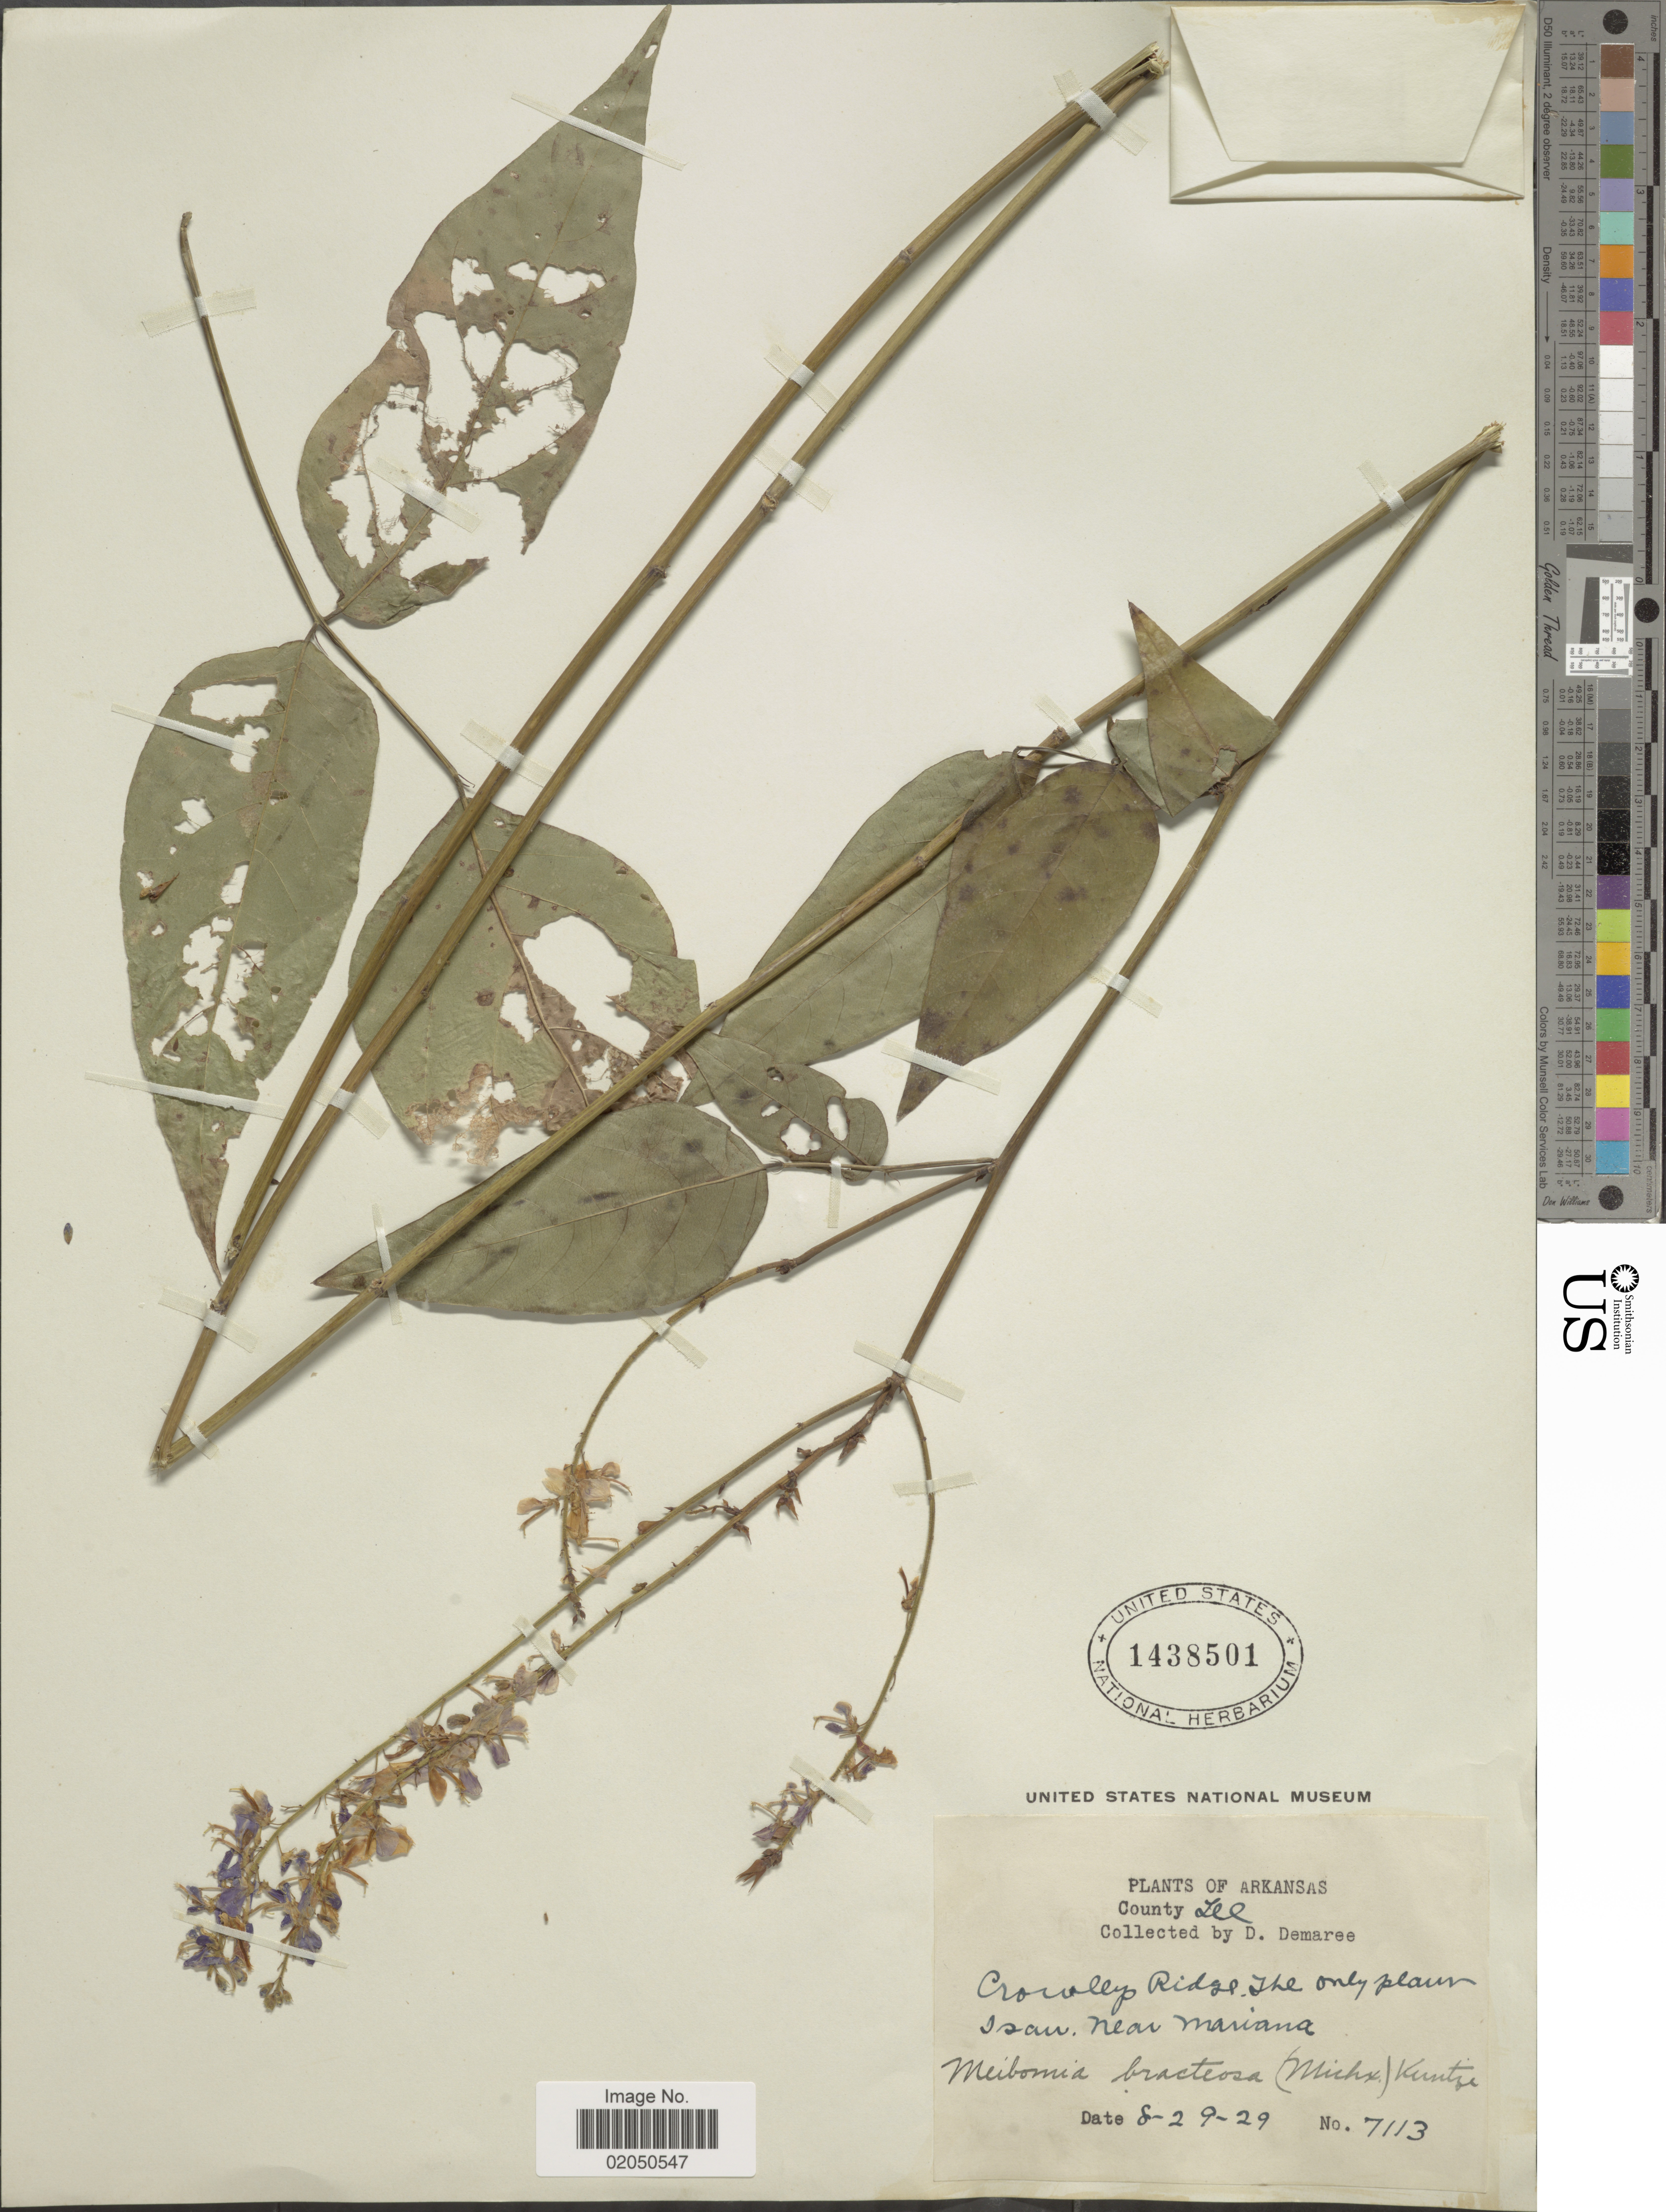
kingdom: Plantae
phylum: Tracheophyta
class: Magnoliopsida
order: Fabales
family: Fabaceae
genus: Desmodium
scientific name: Desmodium cuspidatum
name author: (Muhl. ex Willd.) Loudon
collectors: D. Demaree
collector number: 7113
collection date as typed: Transcribed d/m/y: 29/8/29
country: United States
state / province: Arkansas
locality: County Lee, near Mariana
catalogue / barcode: US 1438501